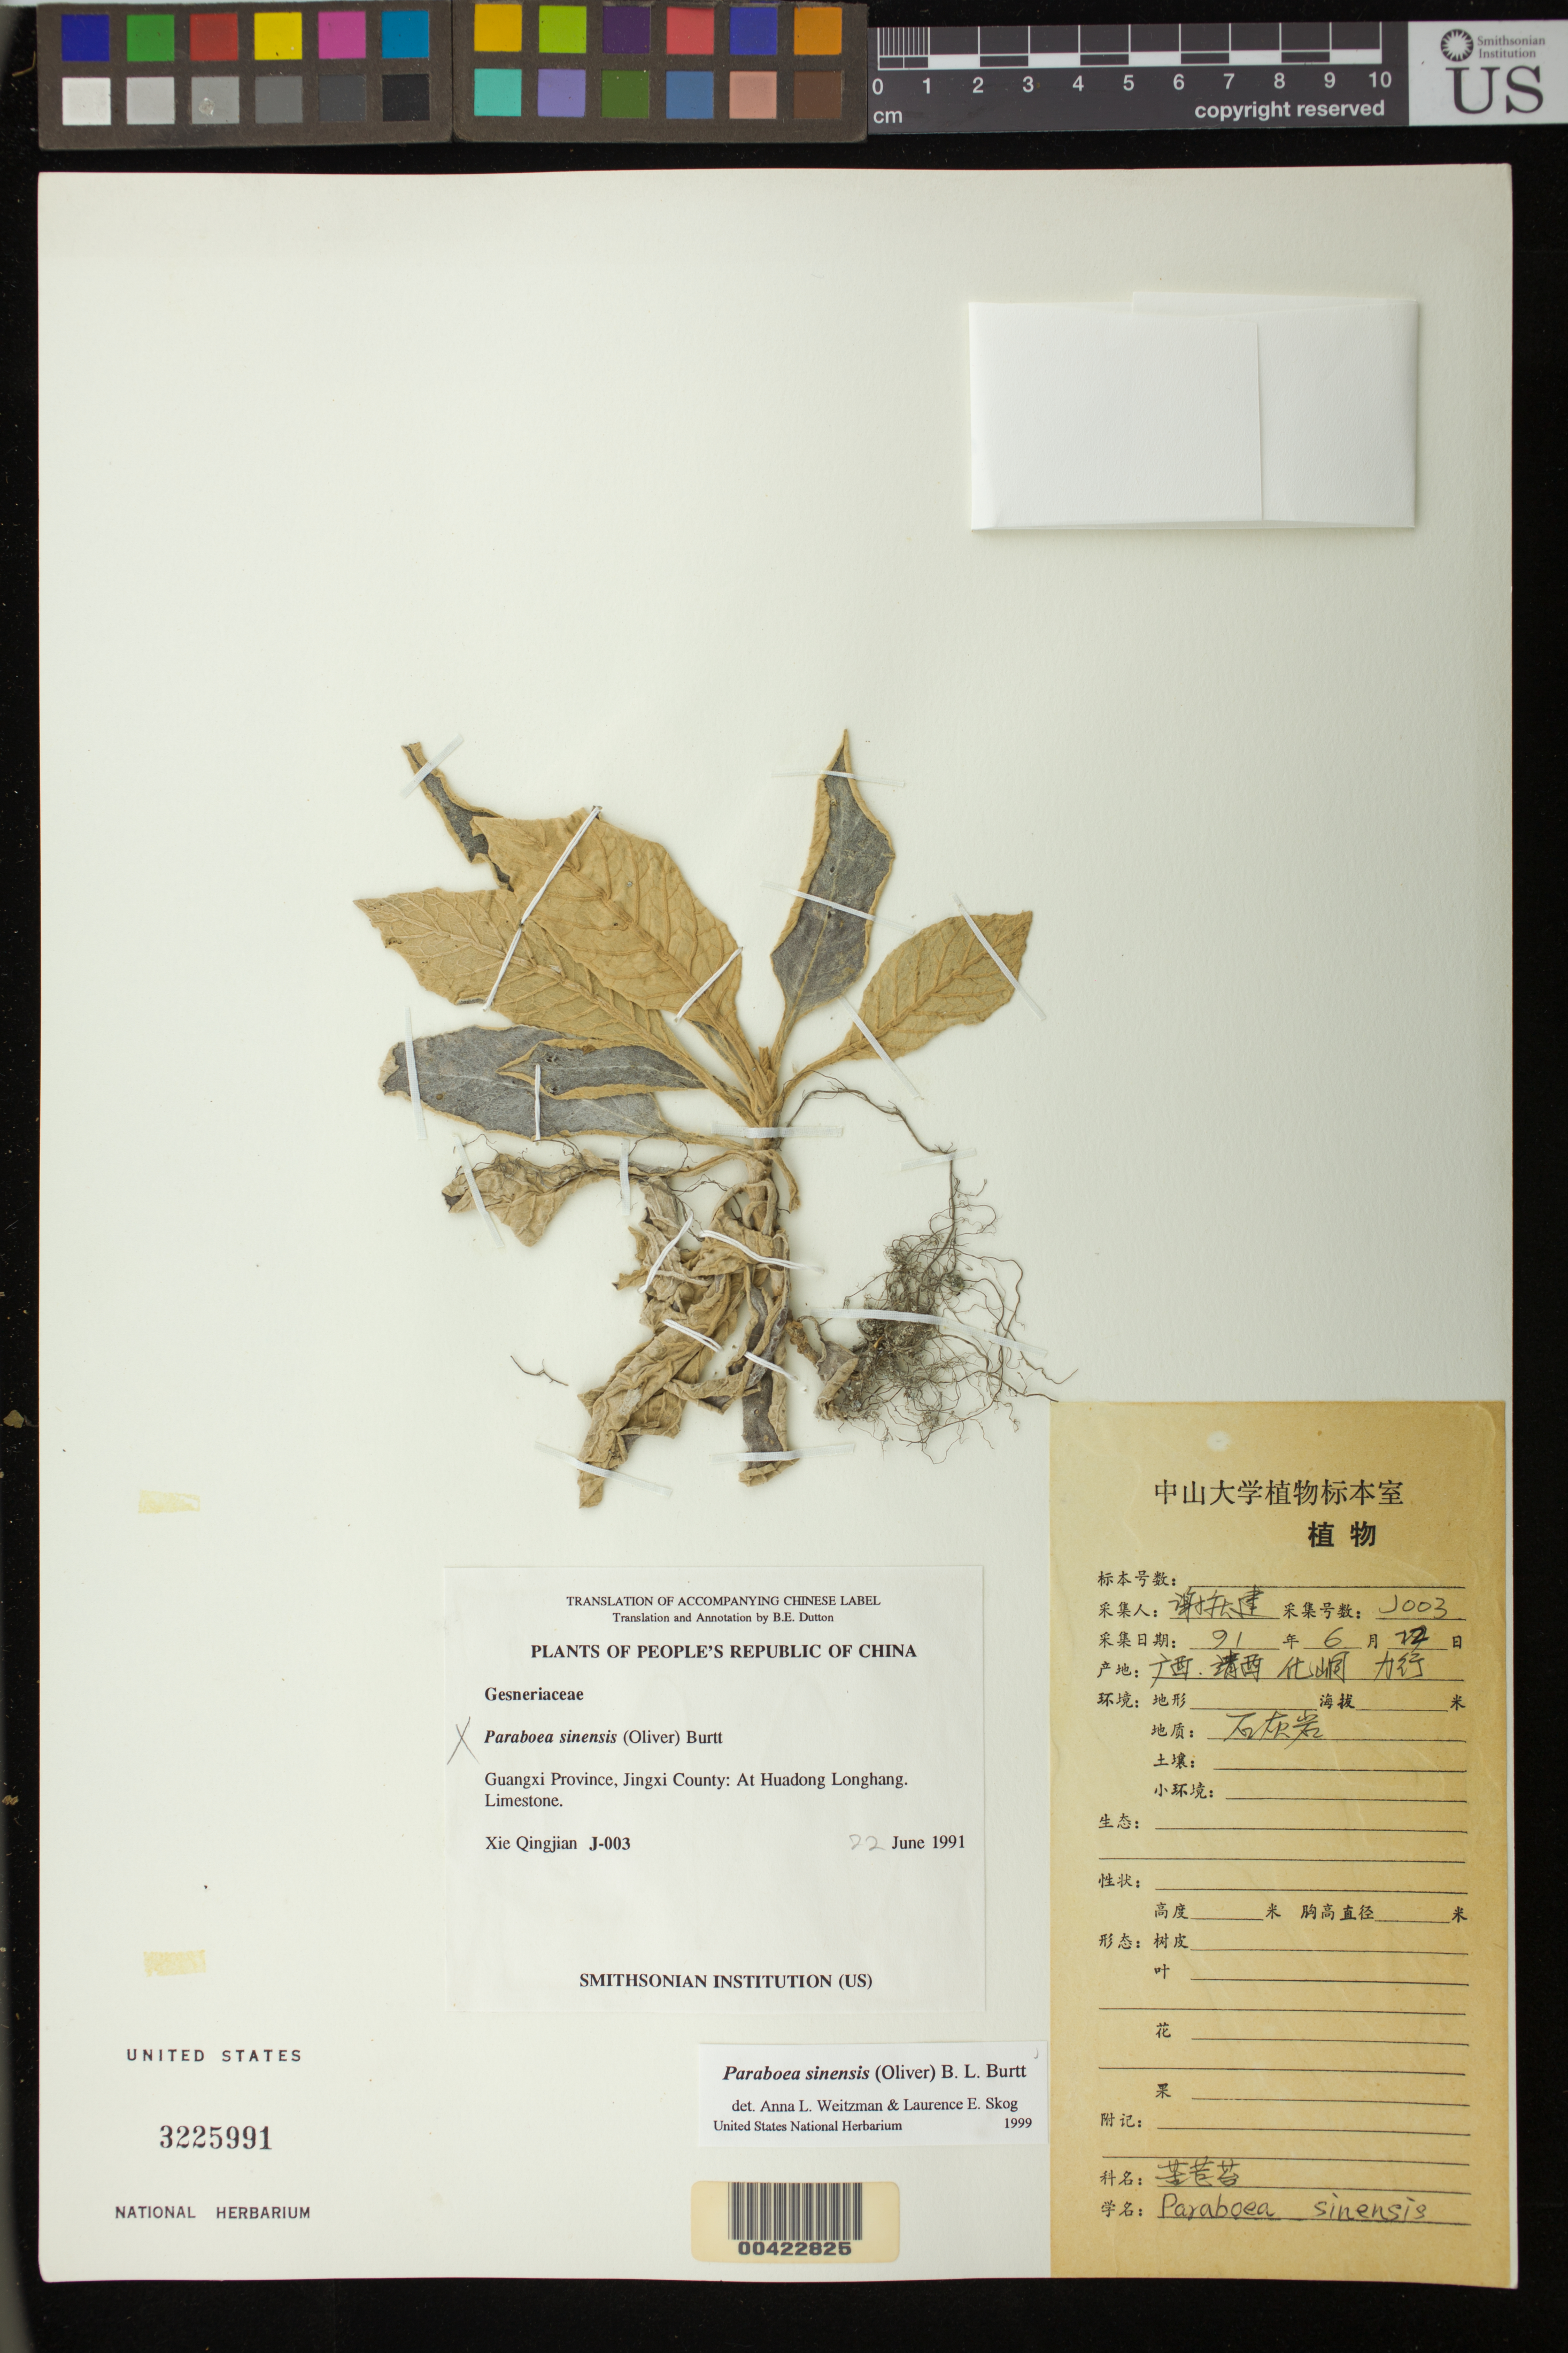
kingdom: Plantae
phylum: Tracheophyta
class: Magnoliopsida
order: Lamiales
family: Gesneriaceae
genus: Paraboea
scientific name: Paraboea sinensis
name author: (Oliv.) B.L. Burtt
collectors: Q. Xie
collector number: J-003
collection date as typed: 22 Jun 1991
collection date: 1991-06-22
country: China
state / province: Guangxi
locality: Jingxi co., At huadong longhang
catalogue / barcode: US 3225991